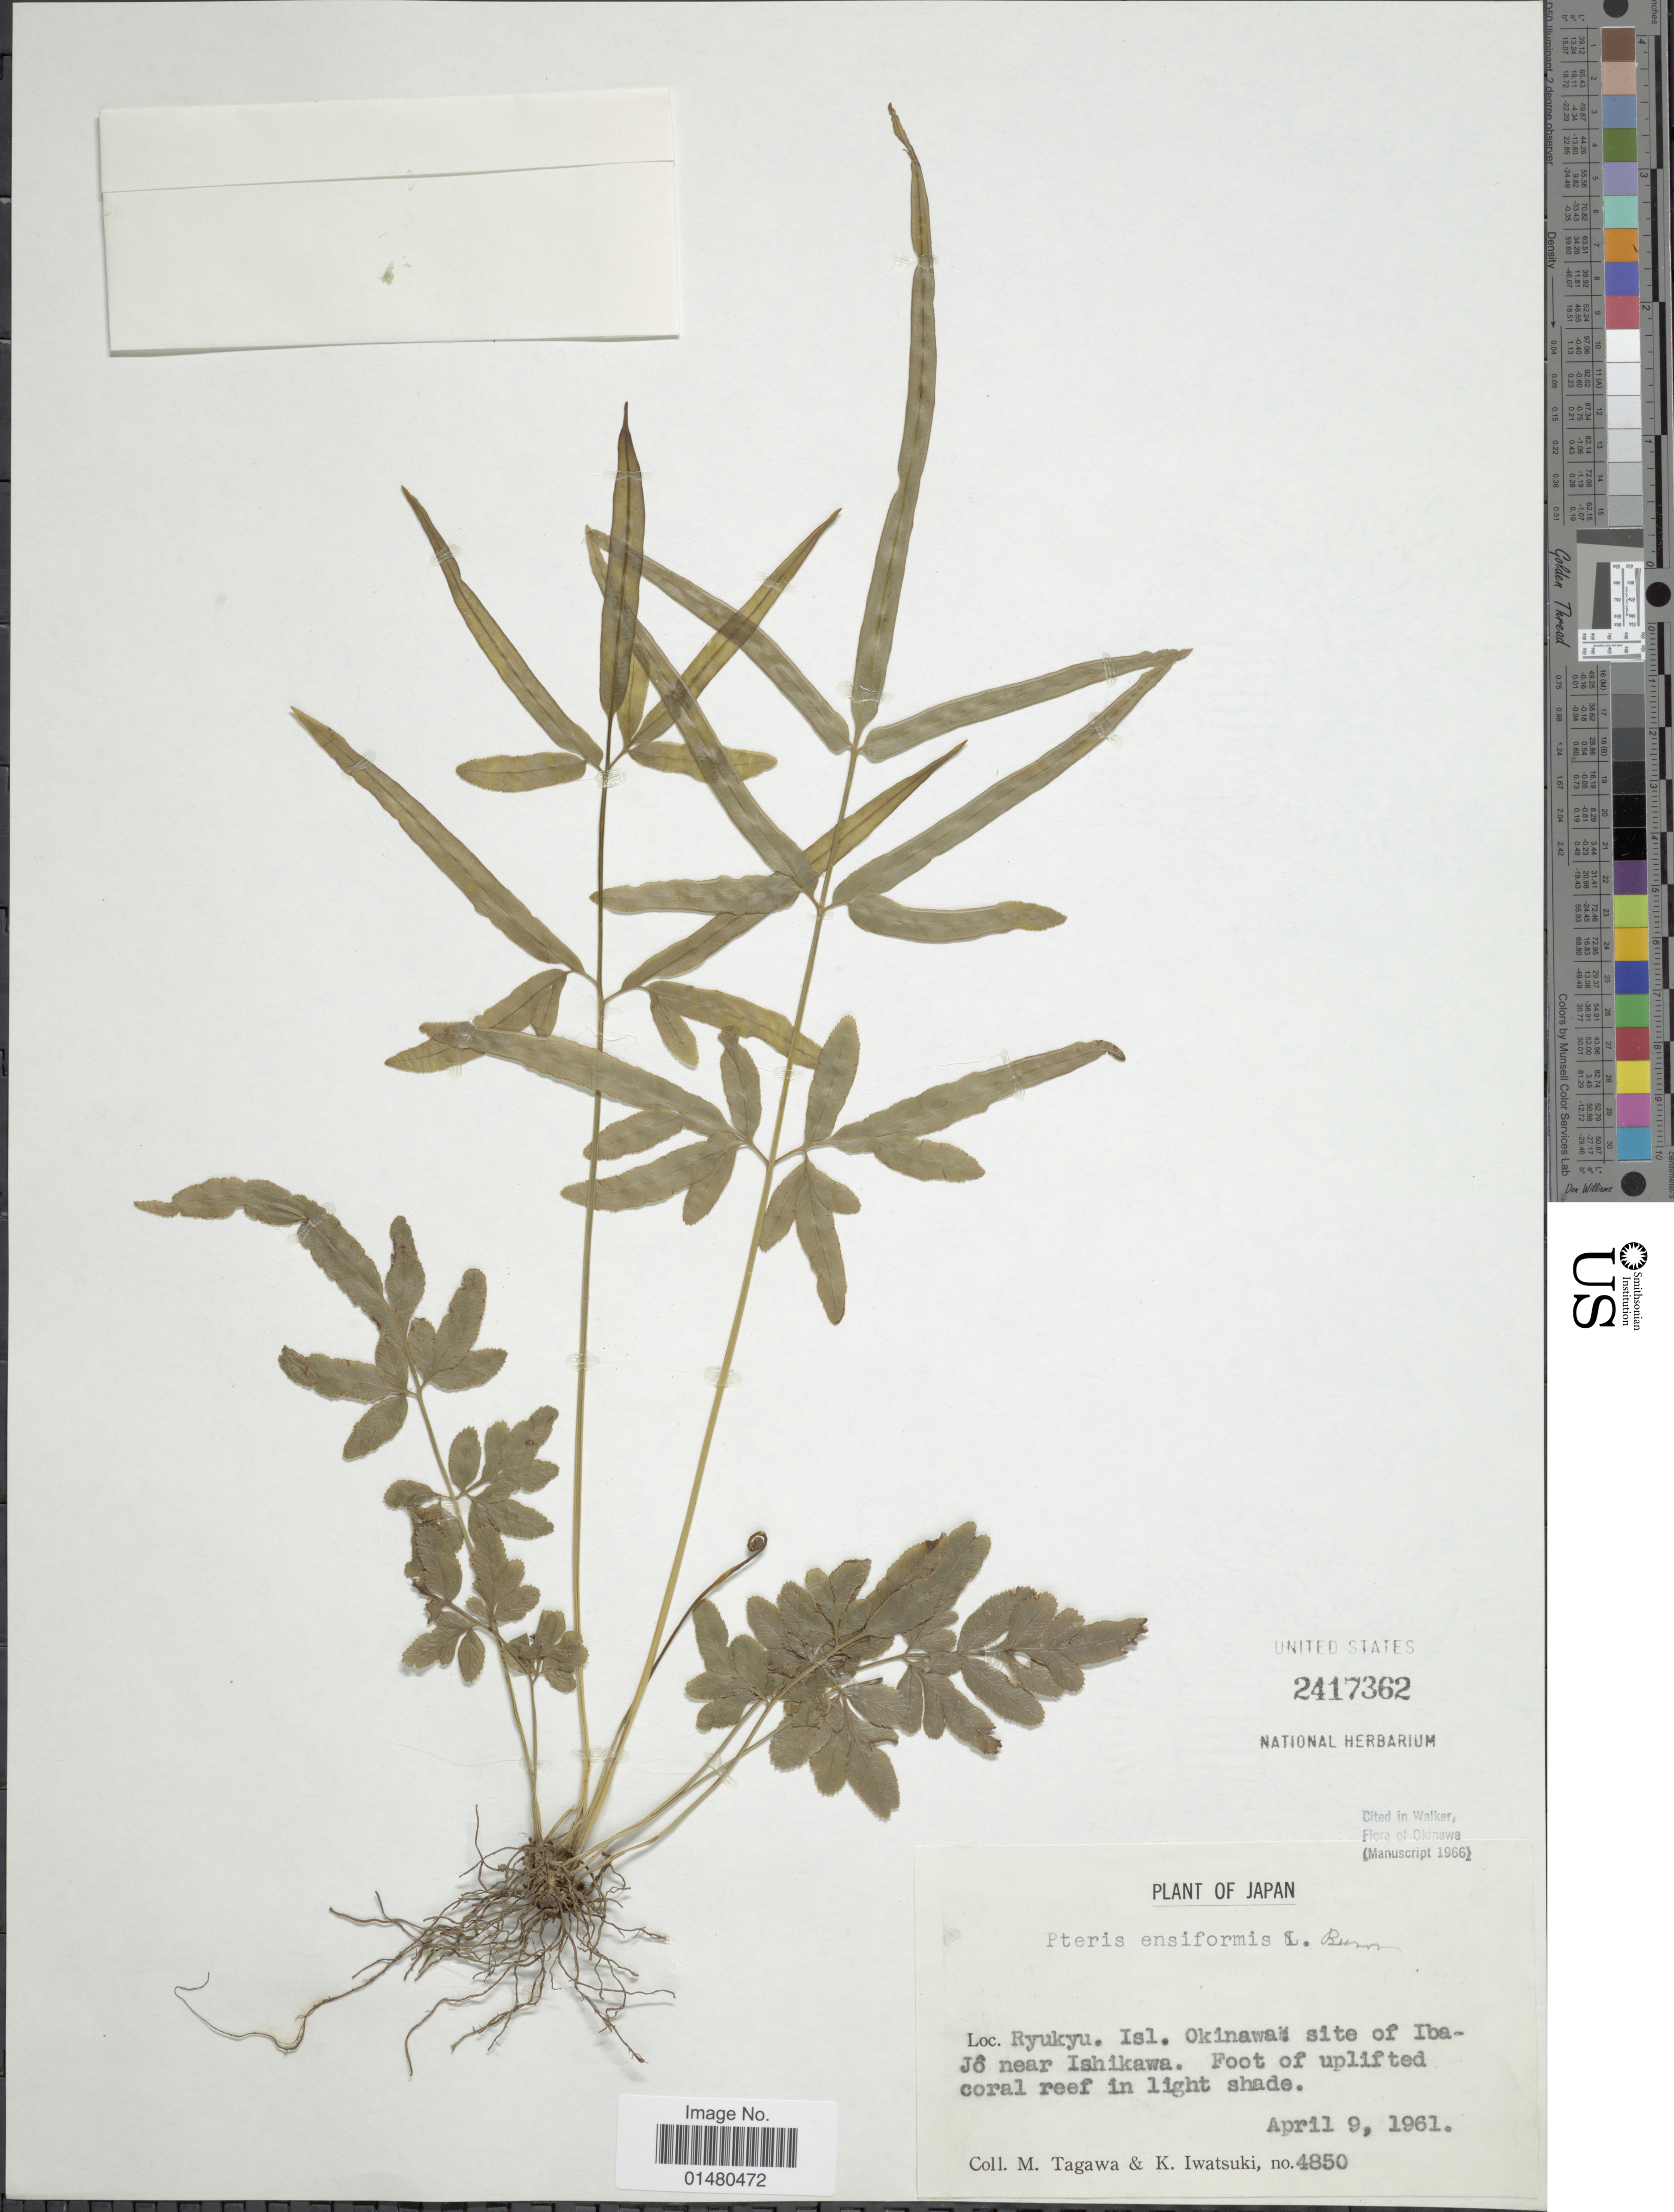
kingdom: Plantae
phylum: Tracheophyta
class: Polypodiopsida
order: Polypodiales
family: Pteridaceae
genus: Pteris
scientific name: Pteris ensiformis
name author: Burm. f.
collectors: M. Tagawa & K. Iwatsuki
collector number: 4850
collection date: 1961-04-09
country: Japan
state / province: Okinawa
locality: Ryukyu Isl. Okinawa site of Ibajô near Ishikawa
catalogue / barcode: US 2417362